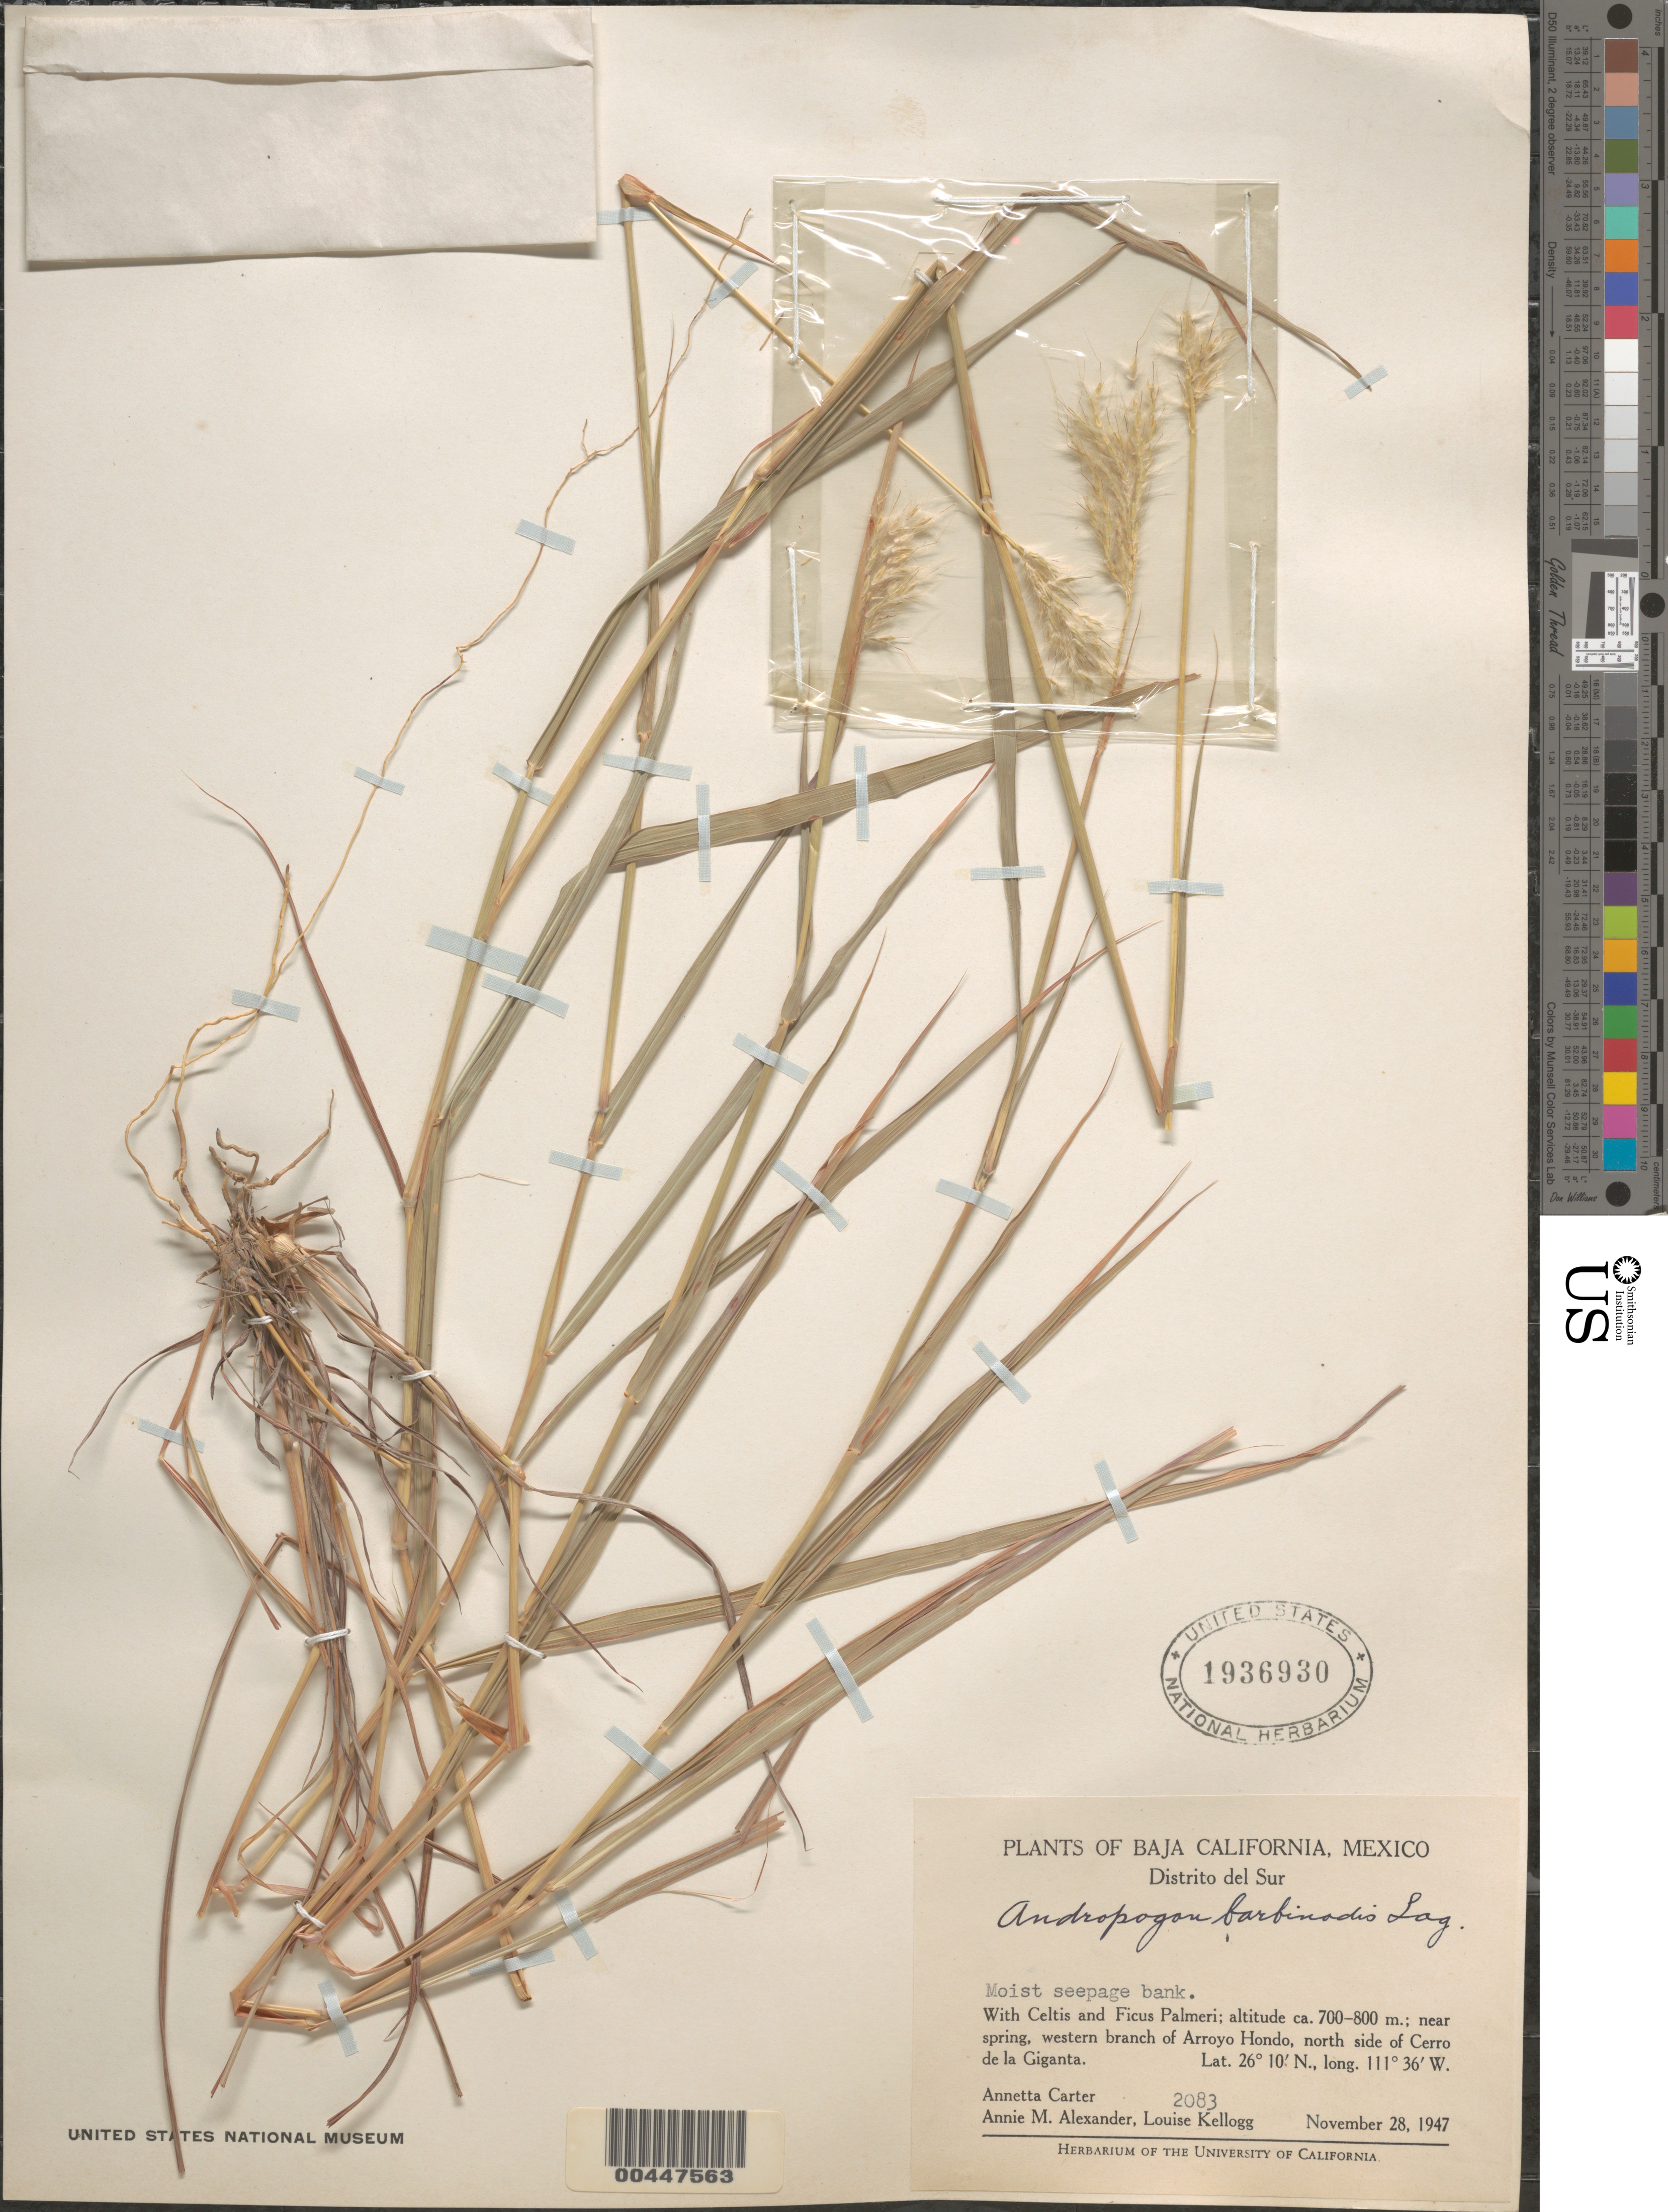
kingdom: Plantae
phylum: Tracheophyta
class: Liliopsida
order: Poales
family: Poaceae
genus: Andropogon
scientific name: Andropogon barbinodis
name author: Lag.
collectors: A. M. Carter, A. Alexander & L. Kellogg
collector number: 2083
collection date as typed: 28 Nov 1947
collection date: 1947-11-28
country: Mexico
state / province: Baja California Sur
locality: Near Spring, W branch of Arroyo Hondo, N side of Cerro de la Giganta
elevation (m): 700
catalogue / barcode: US 1936930